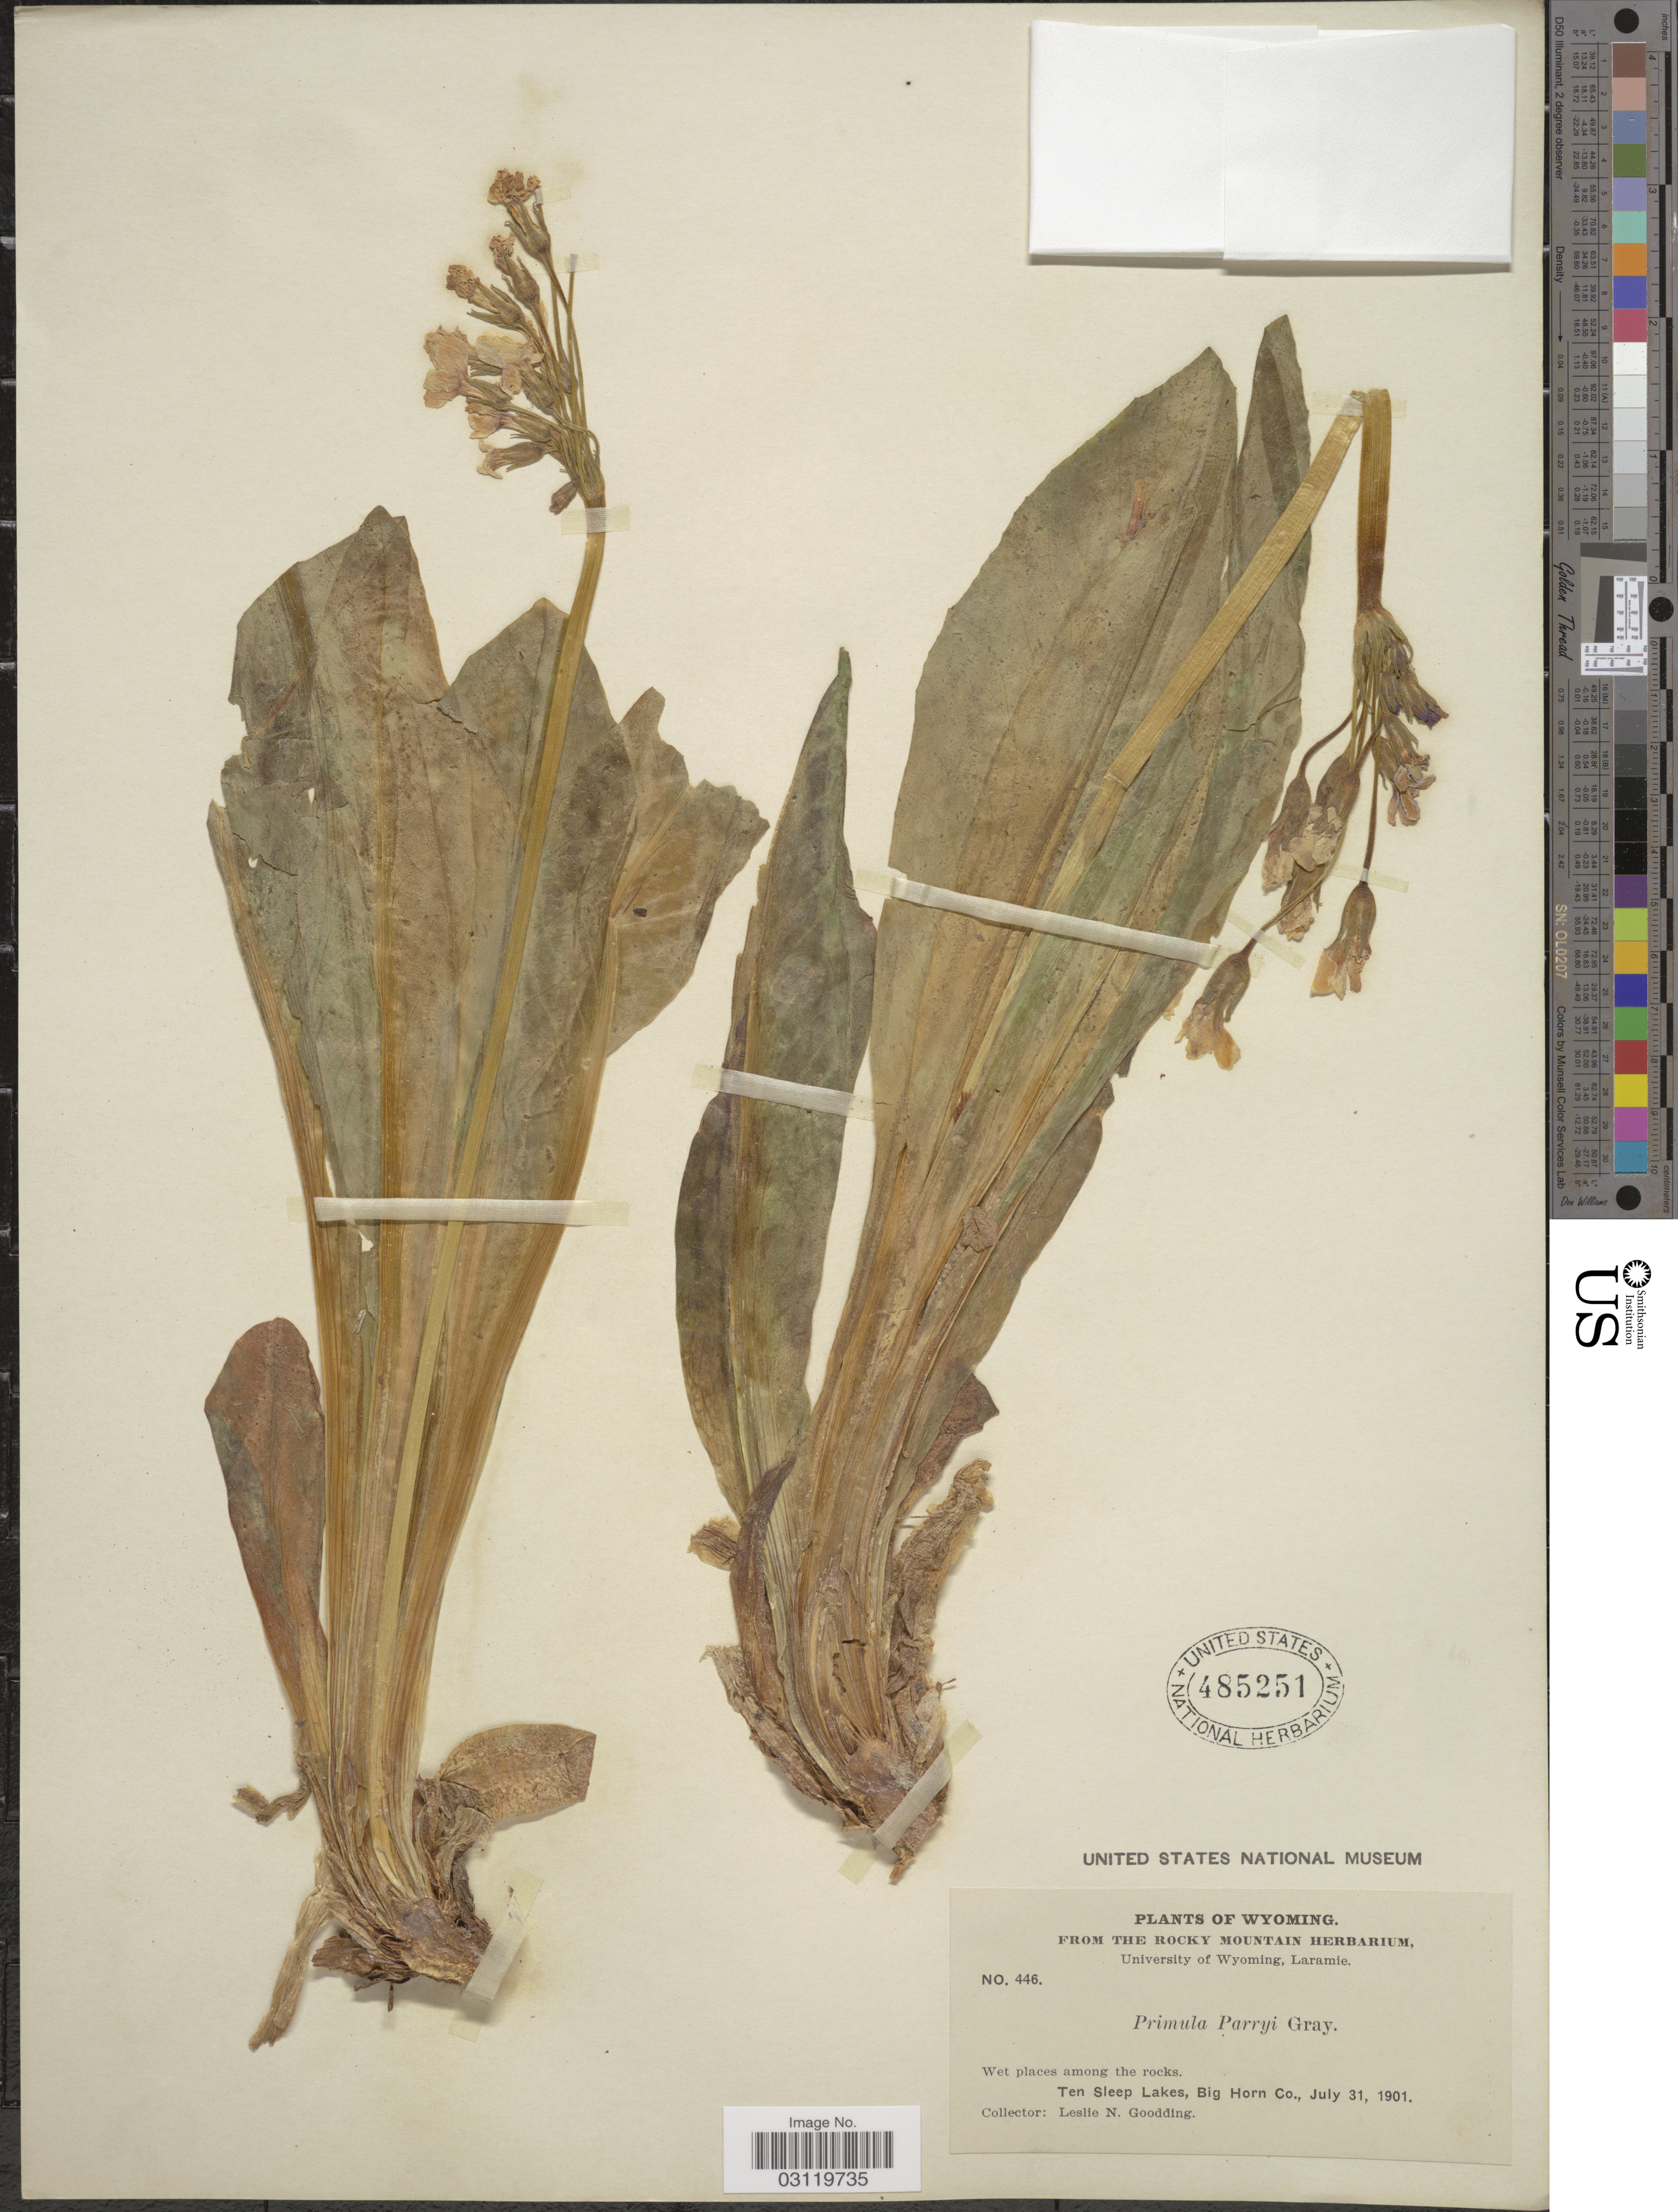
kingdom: Plantae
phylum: Tracheophyta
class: Magnoliopsida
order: Ericales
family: Primulaceae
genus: Primula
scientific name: Primula parryi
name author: A. Gray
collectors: L. N. Goodding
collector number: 446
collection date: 1901-07-31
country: United States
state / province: Wyoming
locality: Ten Sleep Lakes, Big Horn Co.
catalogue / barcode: US 485251